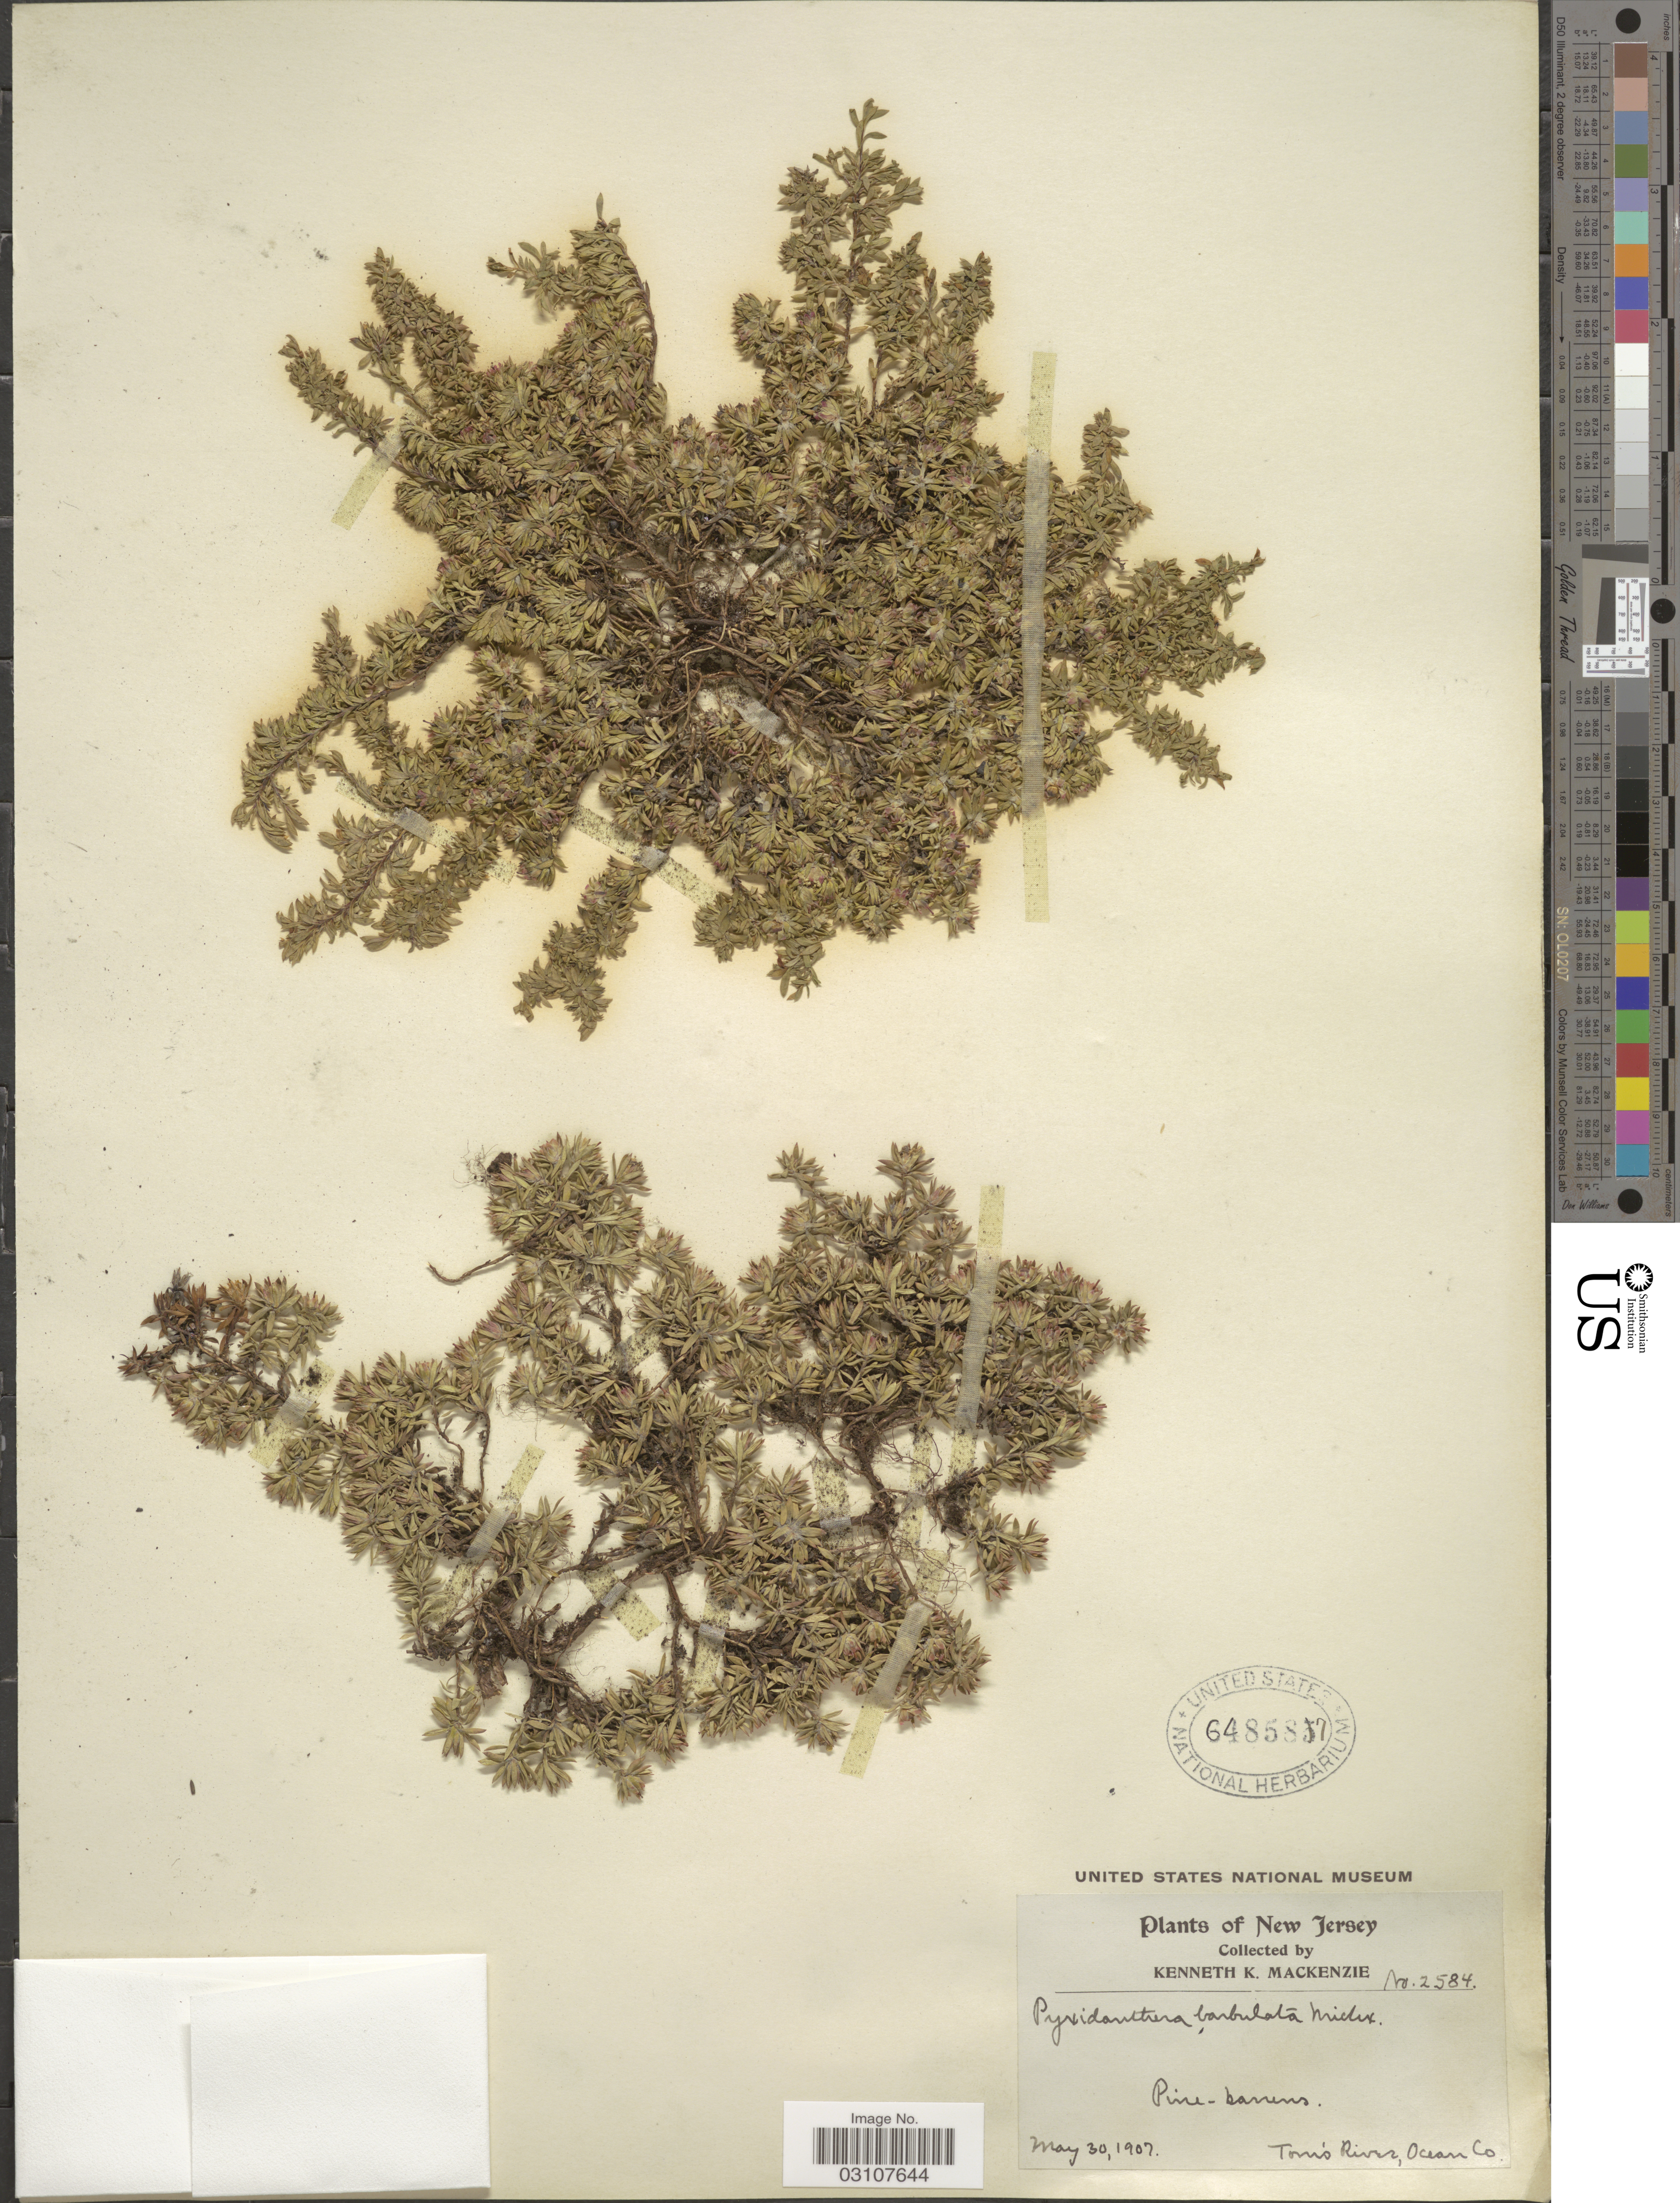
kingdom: Plantae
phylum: Tracheophyta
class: Magnoliopsida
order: Ericales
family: Diapensiaceae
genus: Pyxidanthera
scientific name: Pyxidanthera barbulata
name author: Michx.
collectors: K. K. Mackenzie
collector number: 2584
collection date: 1907-05-30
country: United States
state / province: New Jersey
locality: Tom's River, Ocean Co.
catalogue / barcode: US 648587